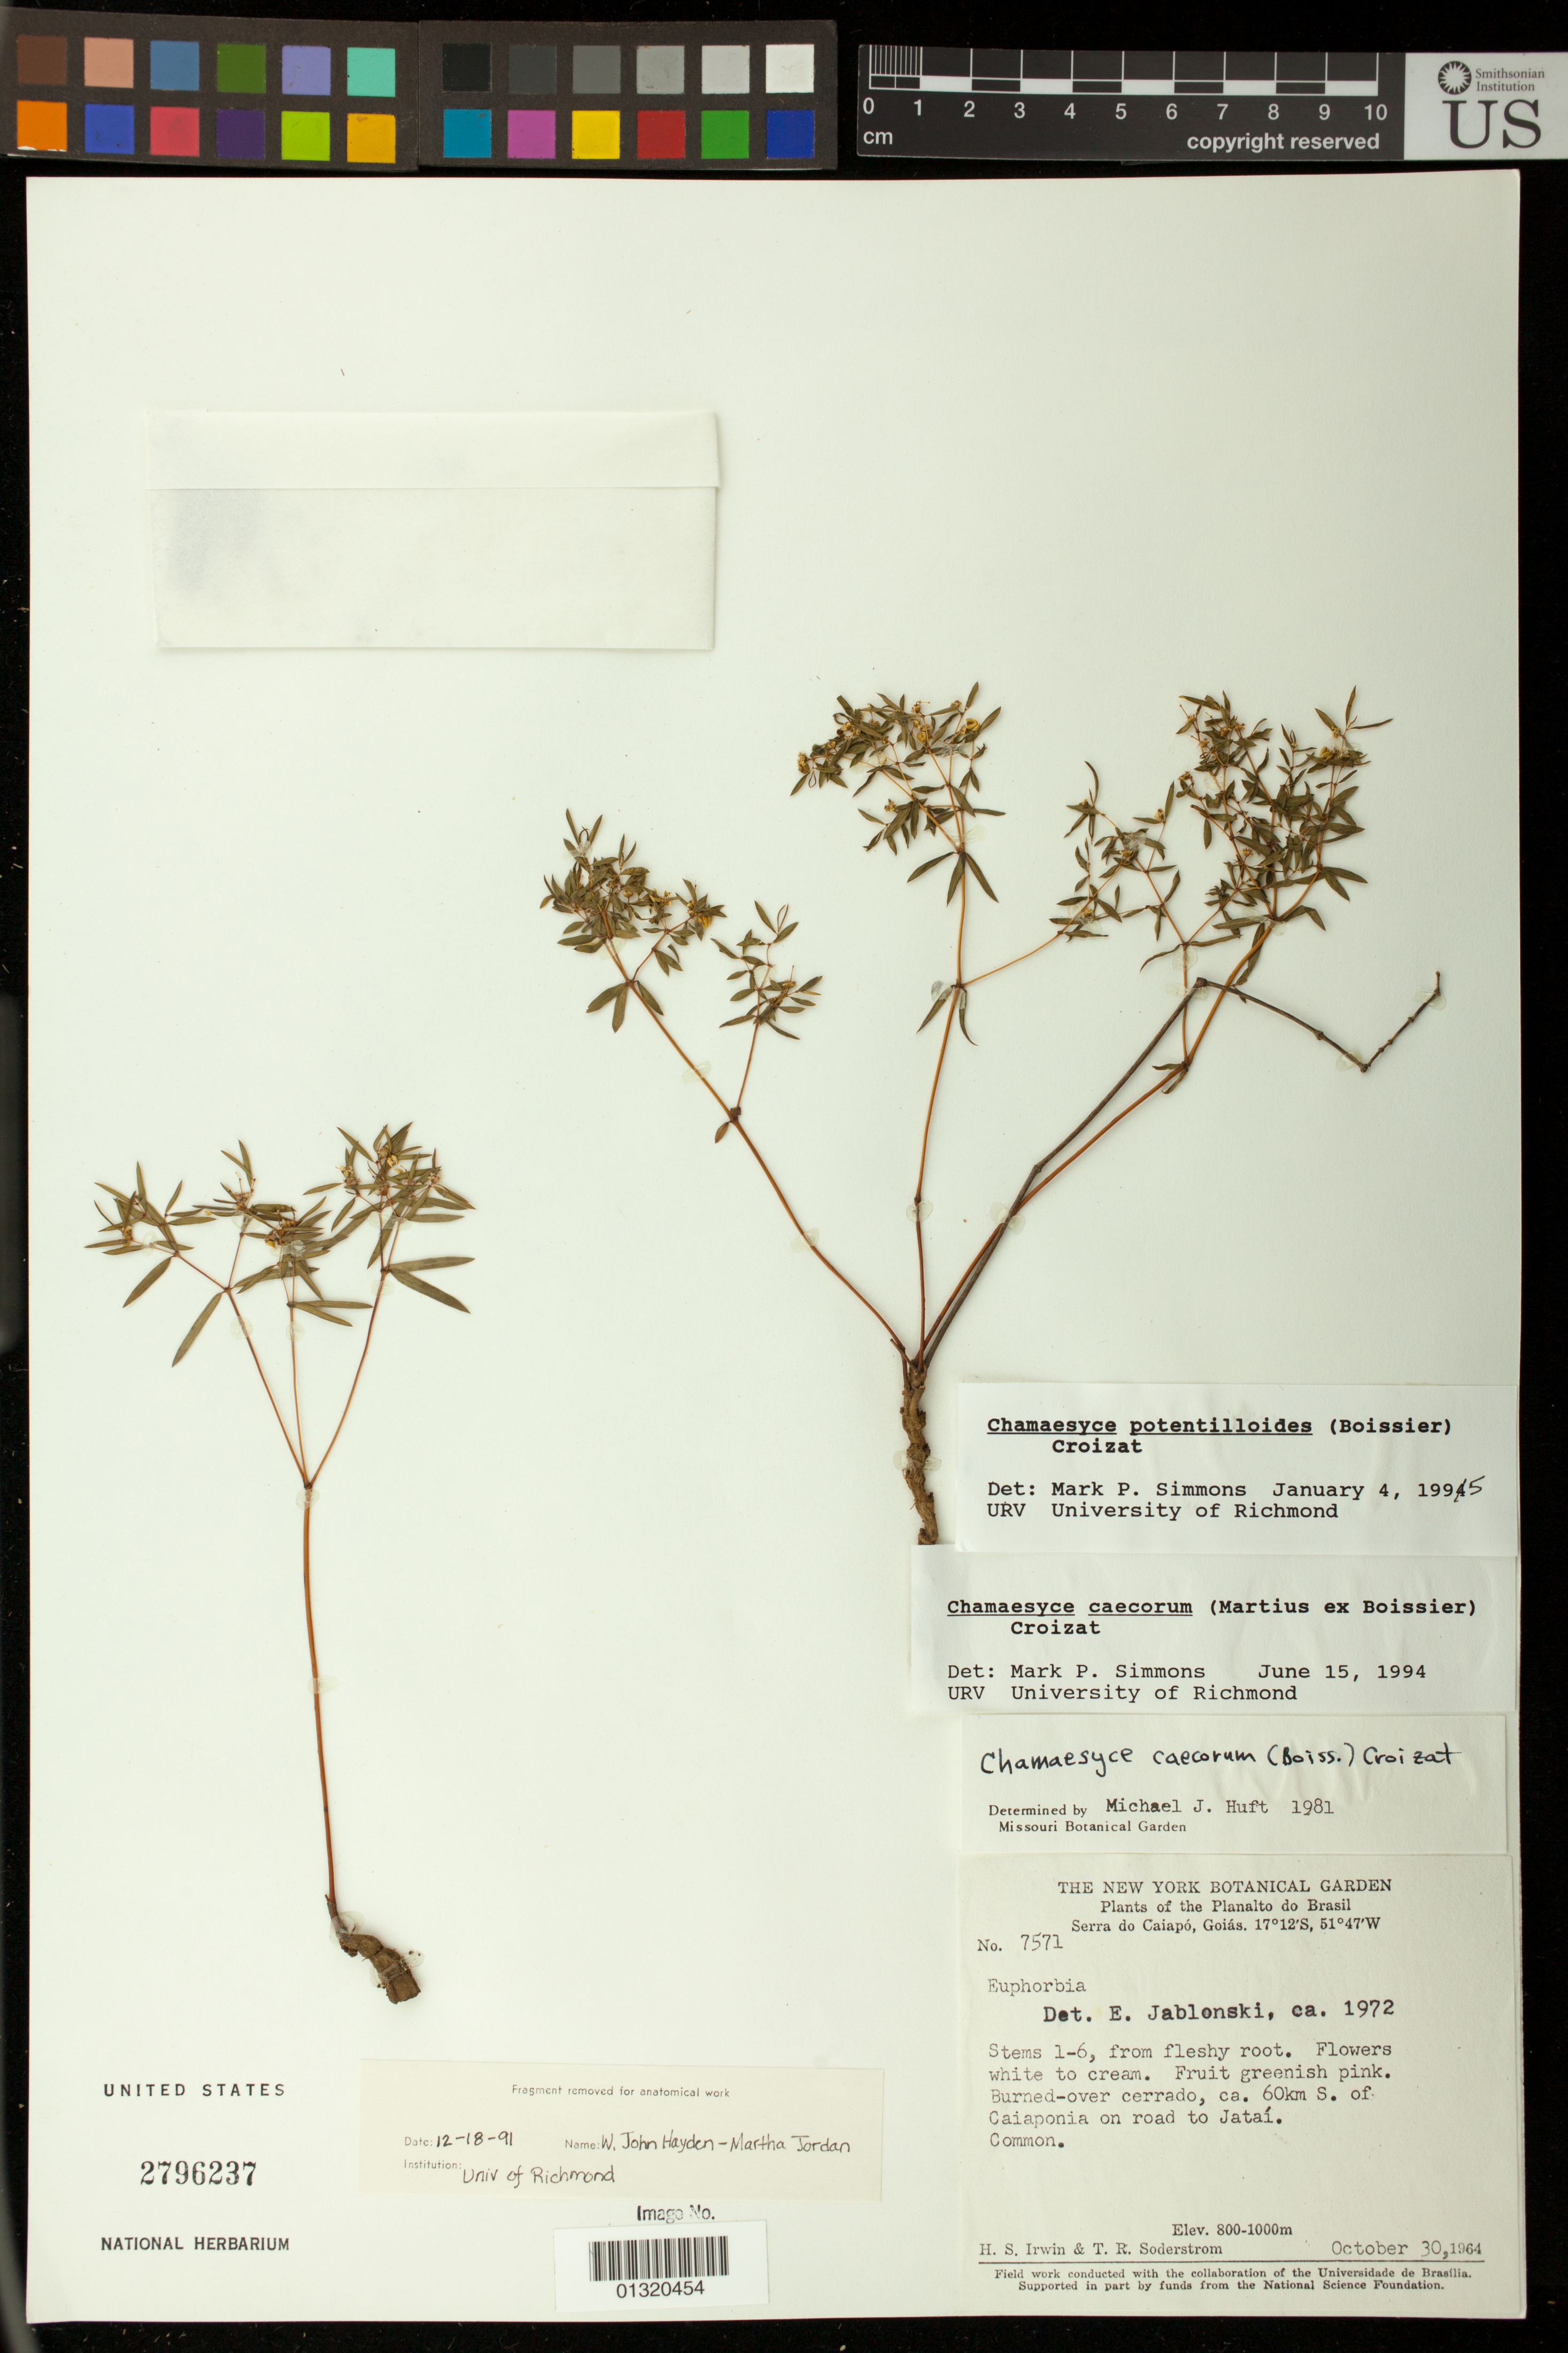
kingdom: Plantae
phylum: Tracheophyta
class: Magnoliopsida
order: Malpighiales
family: Euphorbiaceae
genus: Euphorbia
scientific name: Euphorbia potentilloides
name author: Boiss.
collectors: H. Irwin & T. R. Soderstrom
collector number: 7571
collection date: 1964-10-30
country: Brazil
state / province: Goiás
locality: Serra do Caiapo. ca. 60 km S. of Caiaponia on road to Jatai.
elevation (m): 800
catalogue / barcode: US 2796237